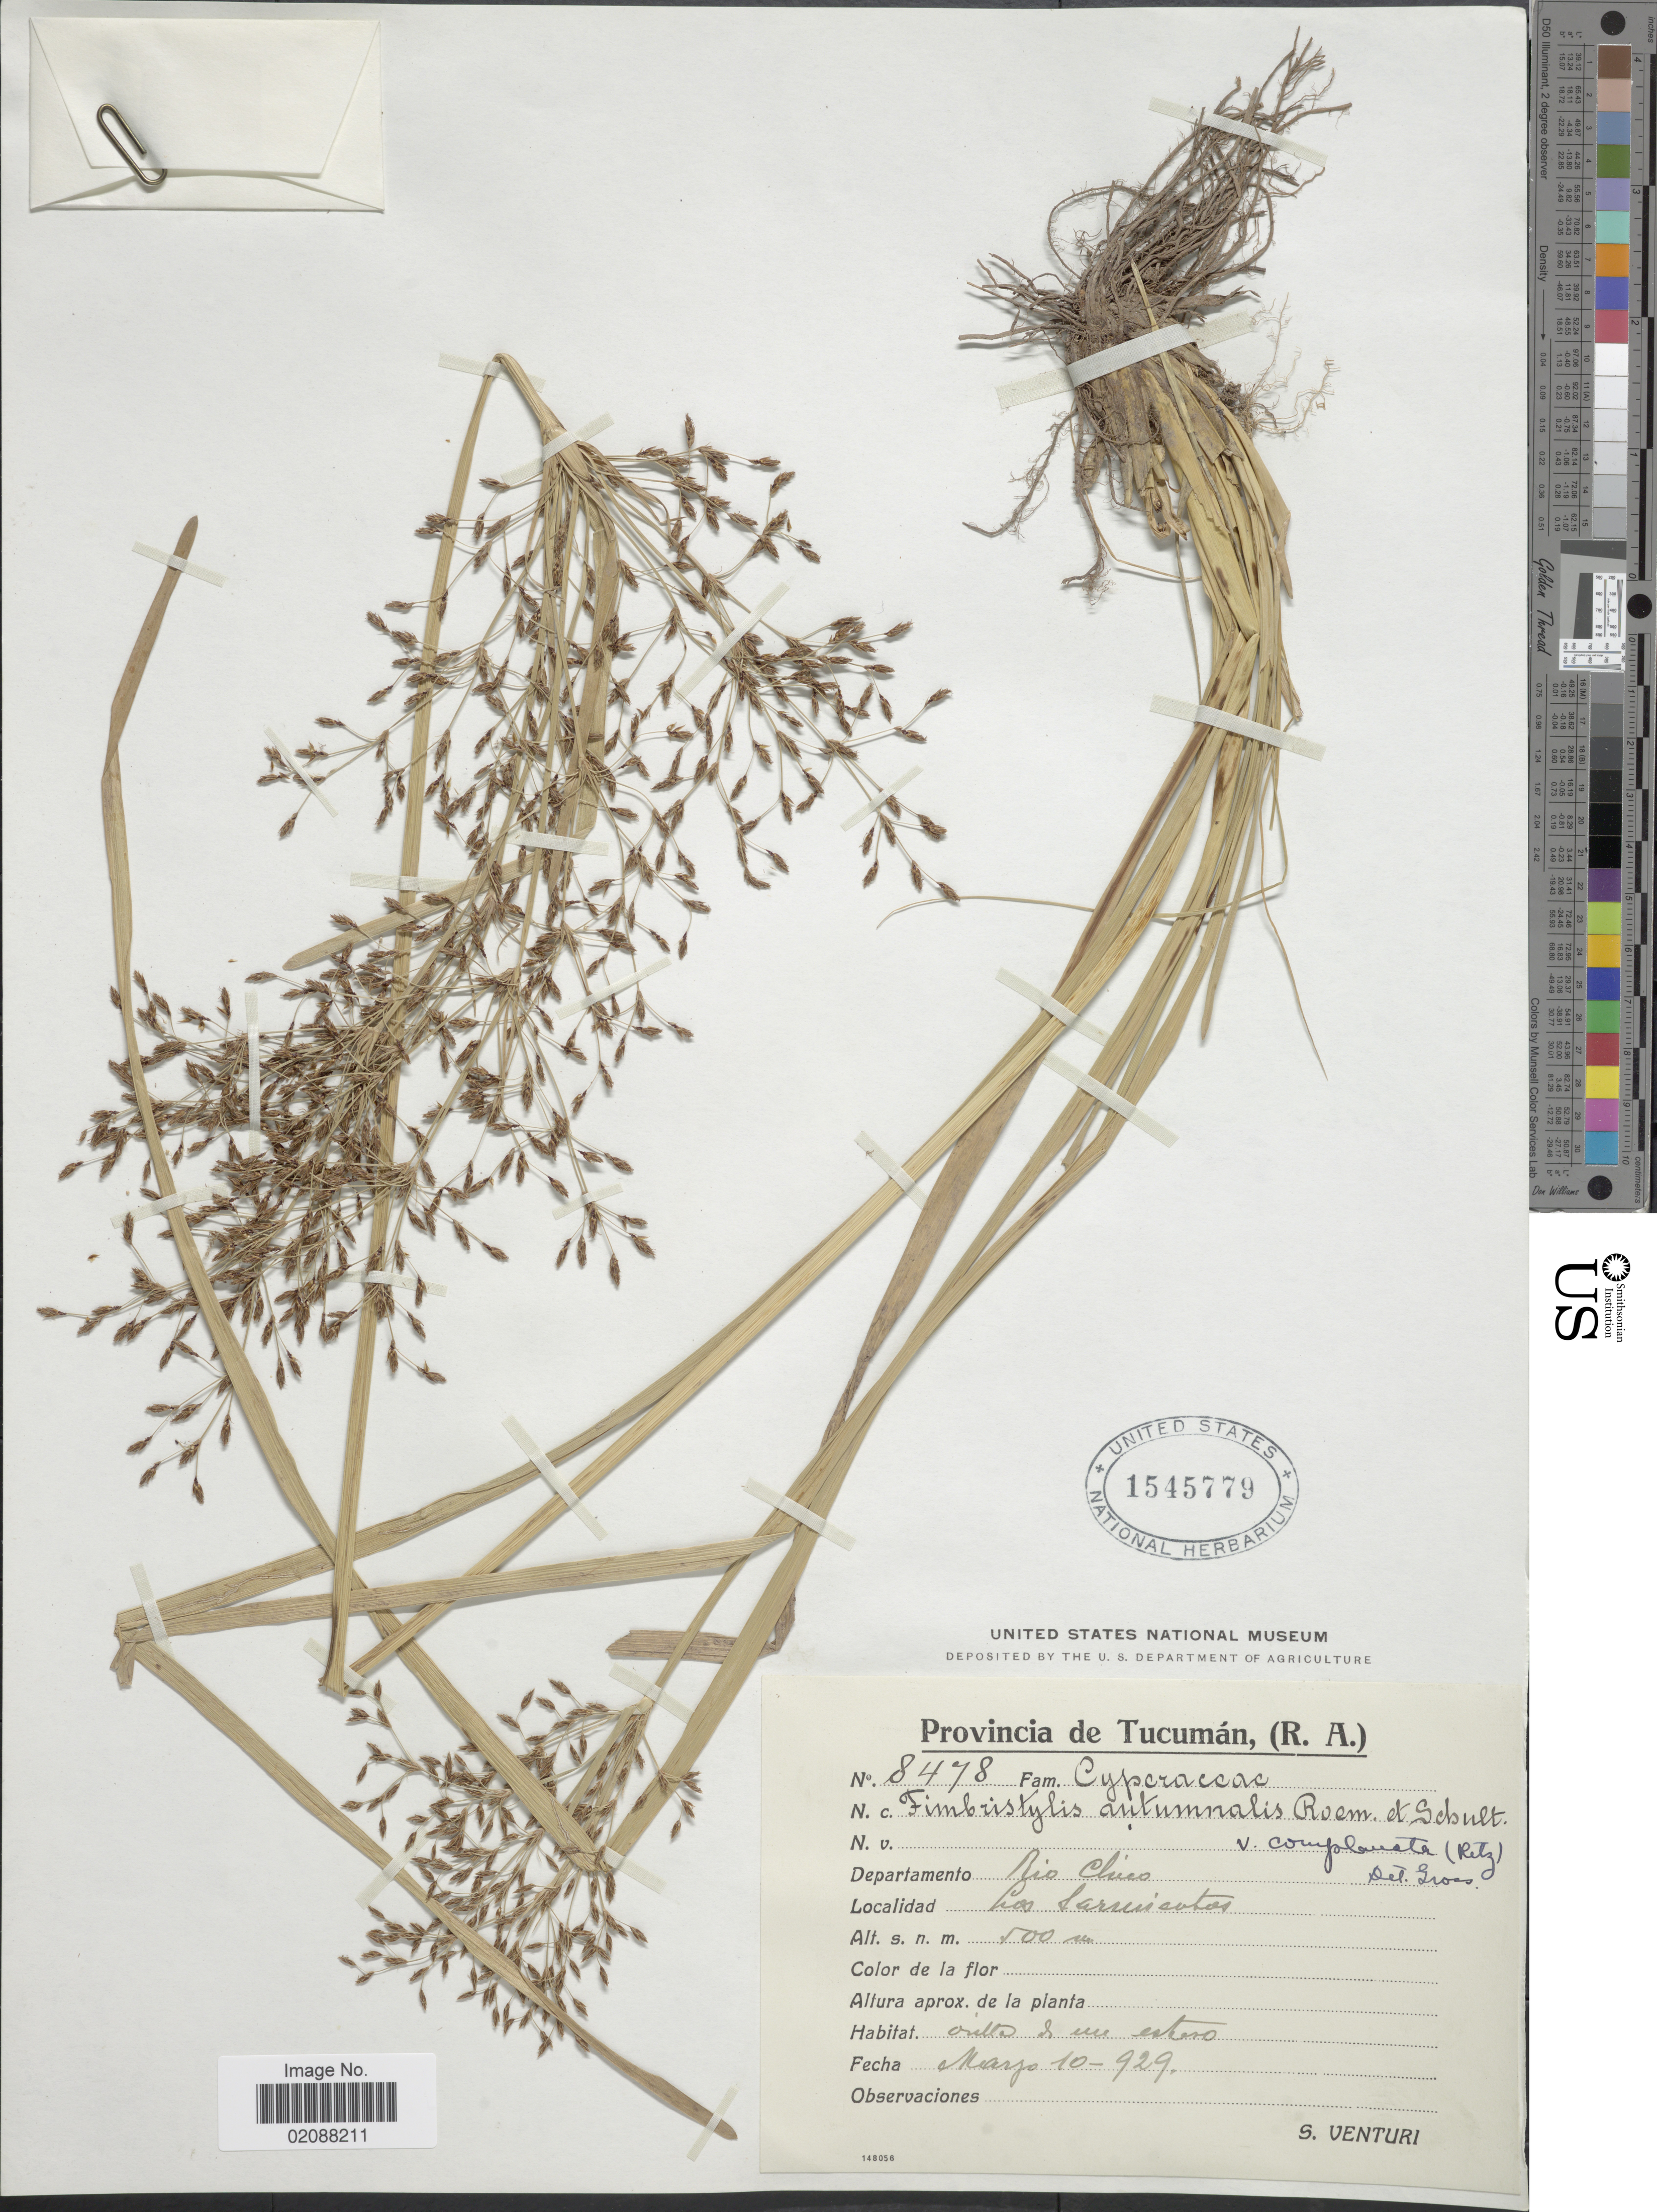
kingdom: Plantae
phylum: Tracheophyta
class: Liliopsida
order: Poales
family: Cyperaceae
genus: Fimbristylis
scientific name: Fimbristylis complanata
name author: (Retz.) Link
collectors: S. Venturi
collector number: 8478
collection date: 1929-03-10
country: Argentina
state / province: Tucuman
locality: Departamento Rio Chico, Los Sarmientos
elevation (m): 500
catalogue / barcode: US 1545779